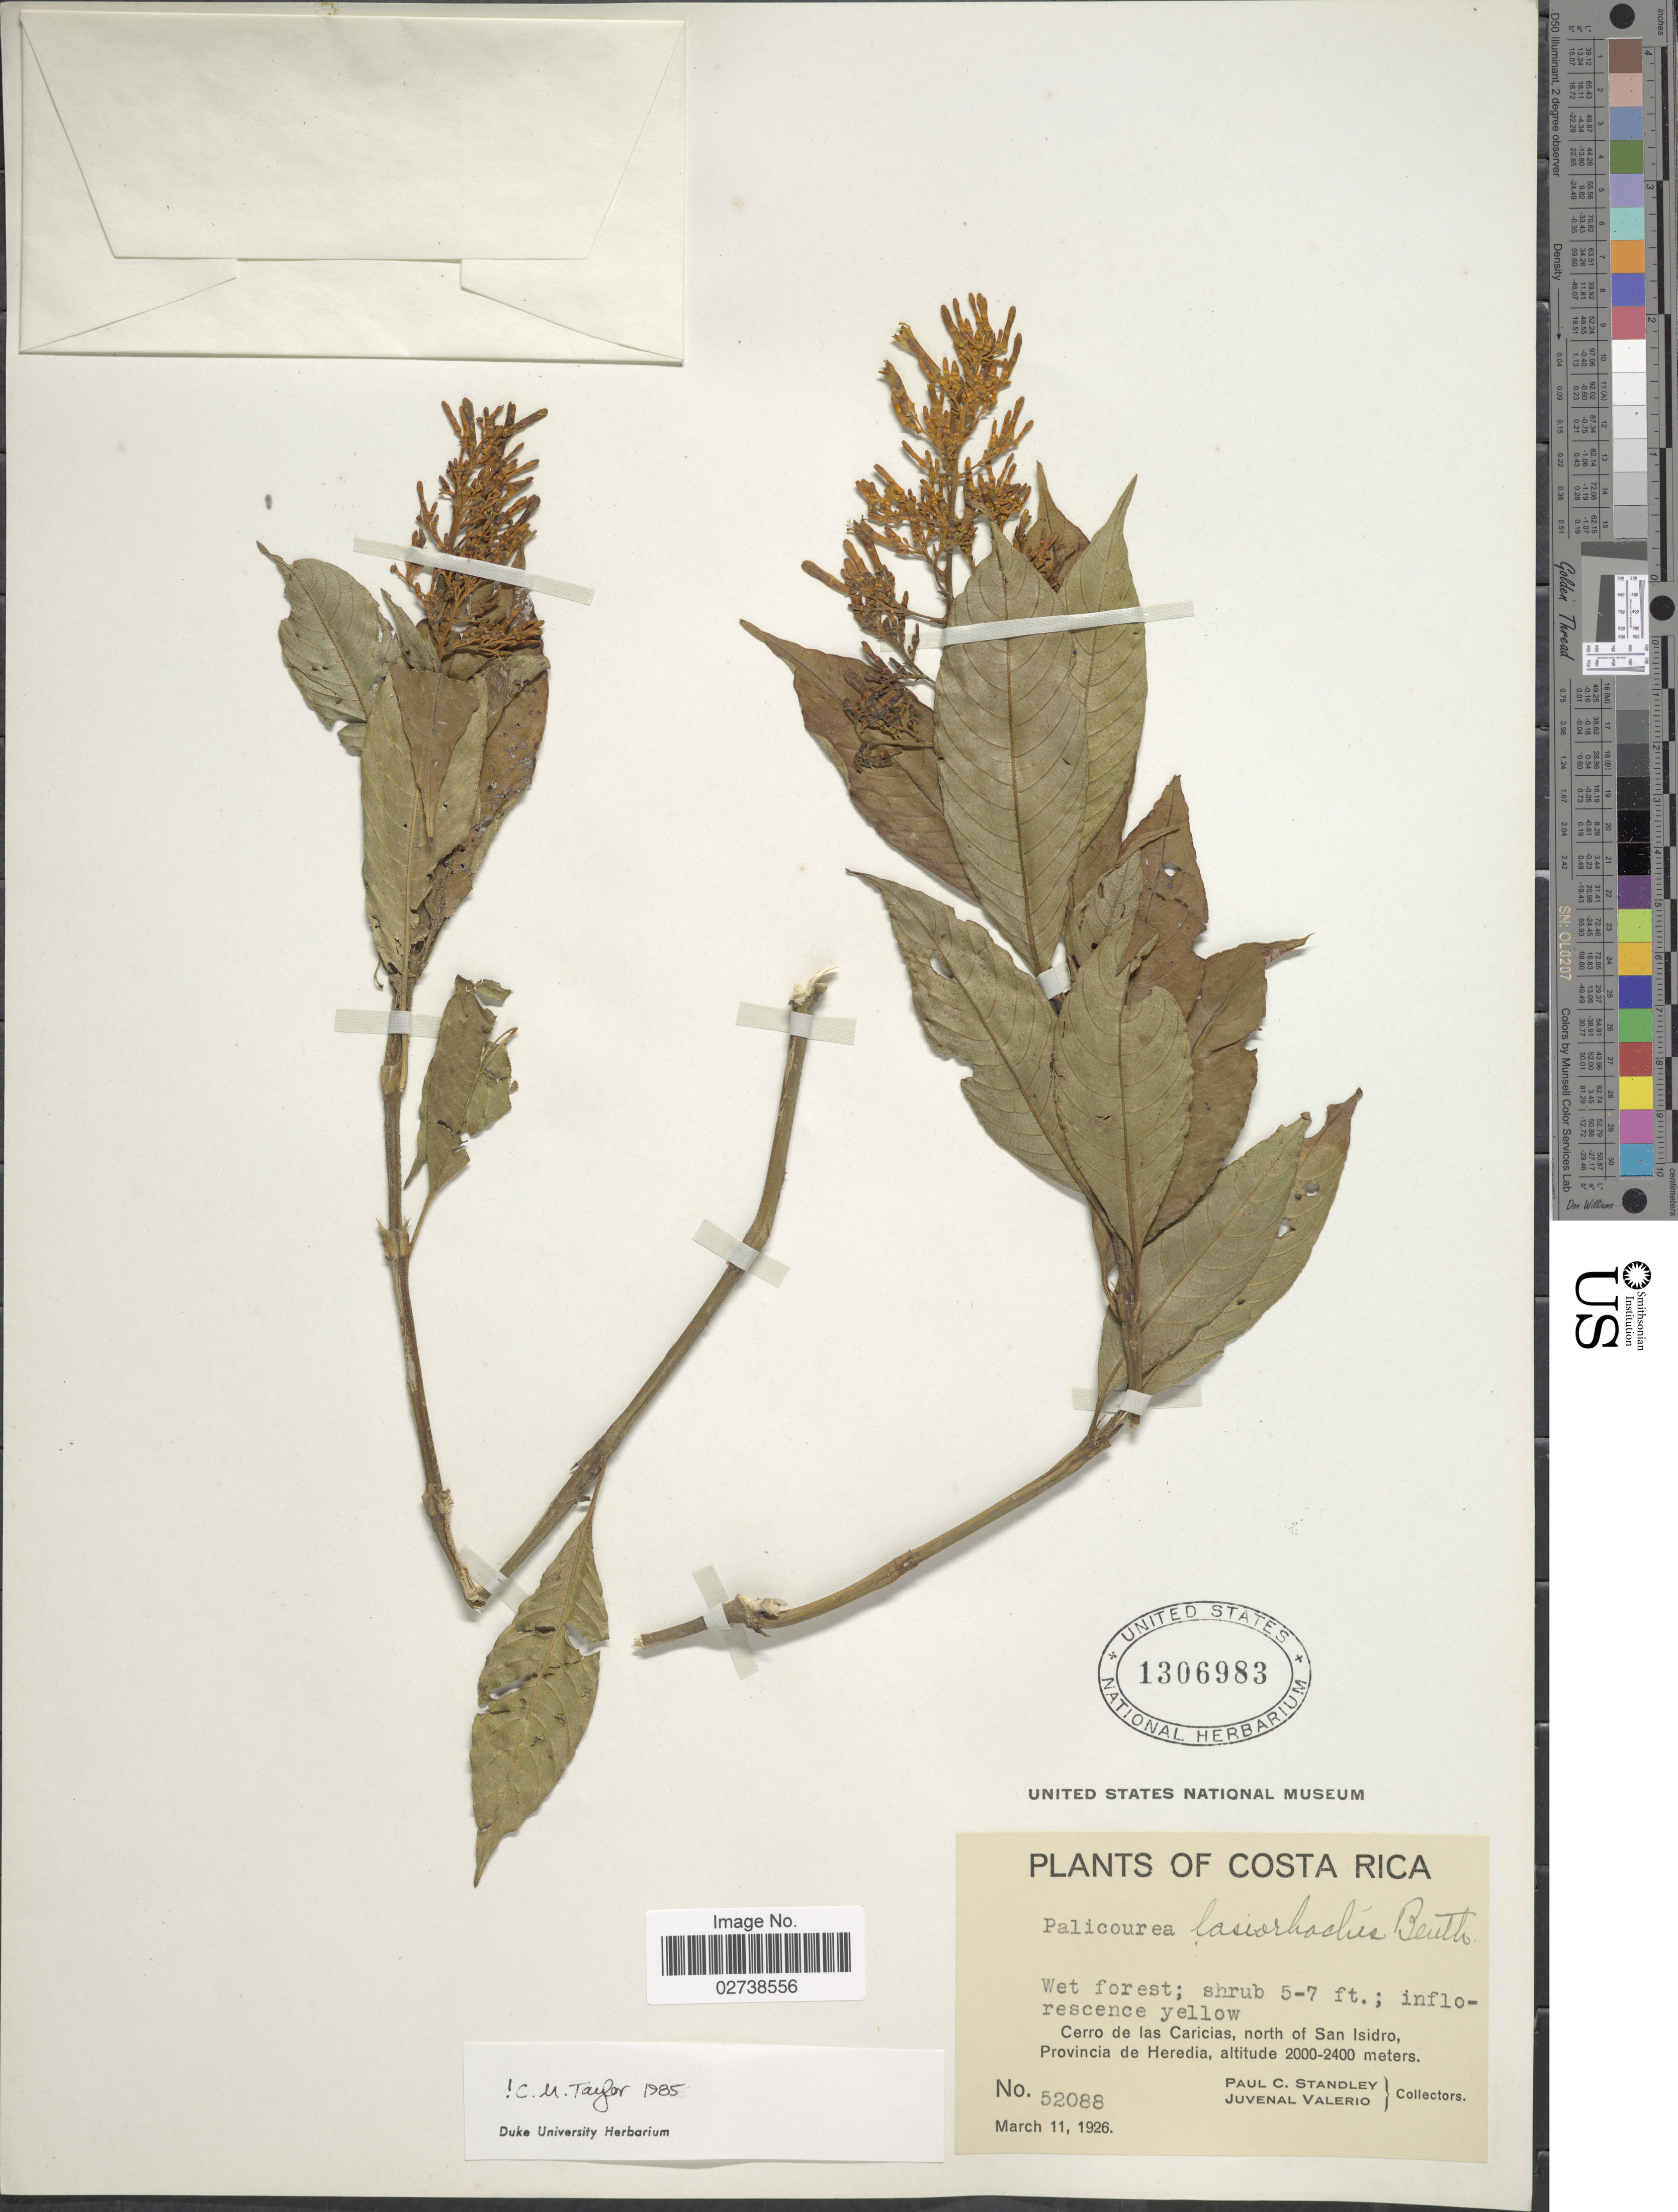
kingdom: Plantae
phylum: Tracheophyta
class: Magnoliopsida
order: Gentianales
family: Rubiaceae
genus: Palicourea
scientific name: Palicourea lasiorrhachis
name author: Oerst.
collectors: P. C. Standley & J. Valerio R.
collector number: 52088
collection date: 1926-03-11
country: Costa Rica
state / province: Heredia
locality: Wet forest; Cerro de las Caricias, north of San Isidro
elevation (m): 2000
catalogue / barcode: US 1306983